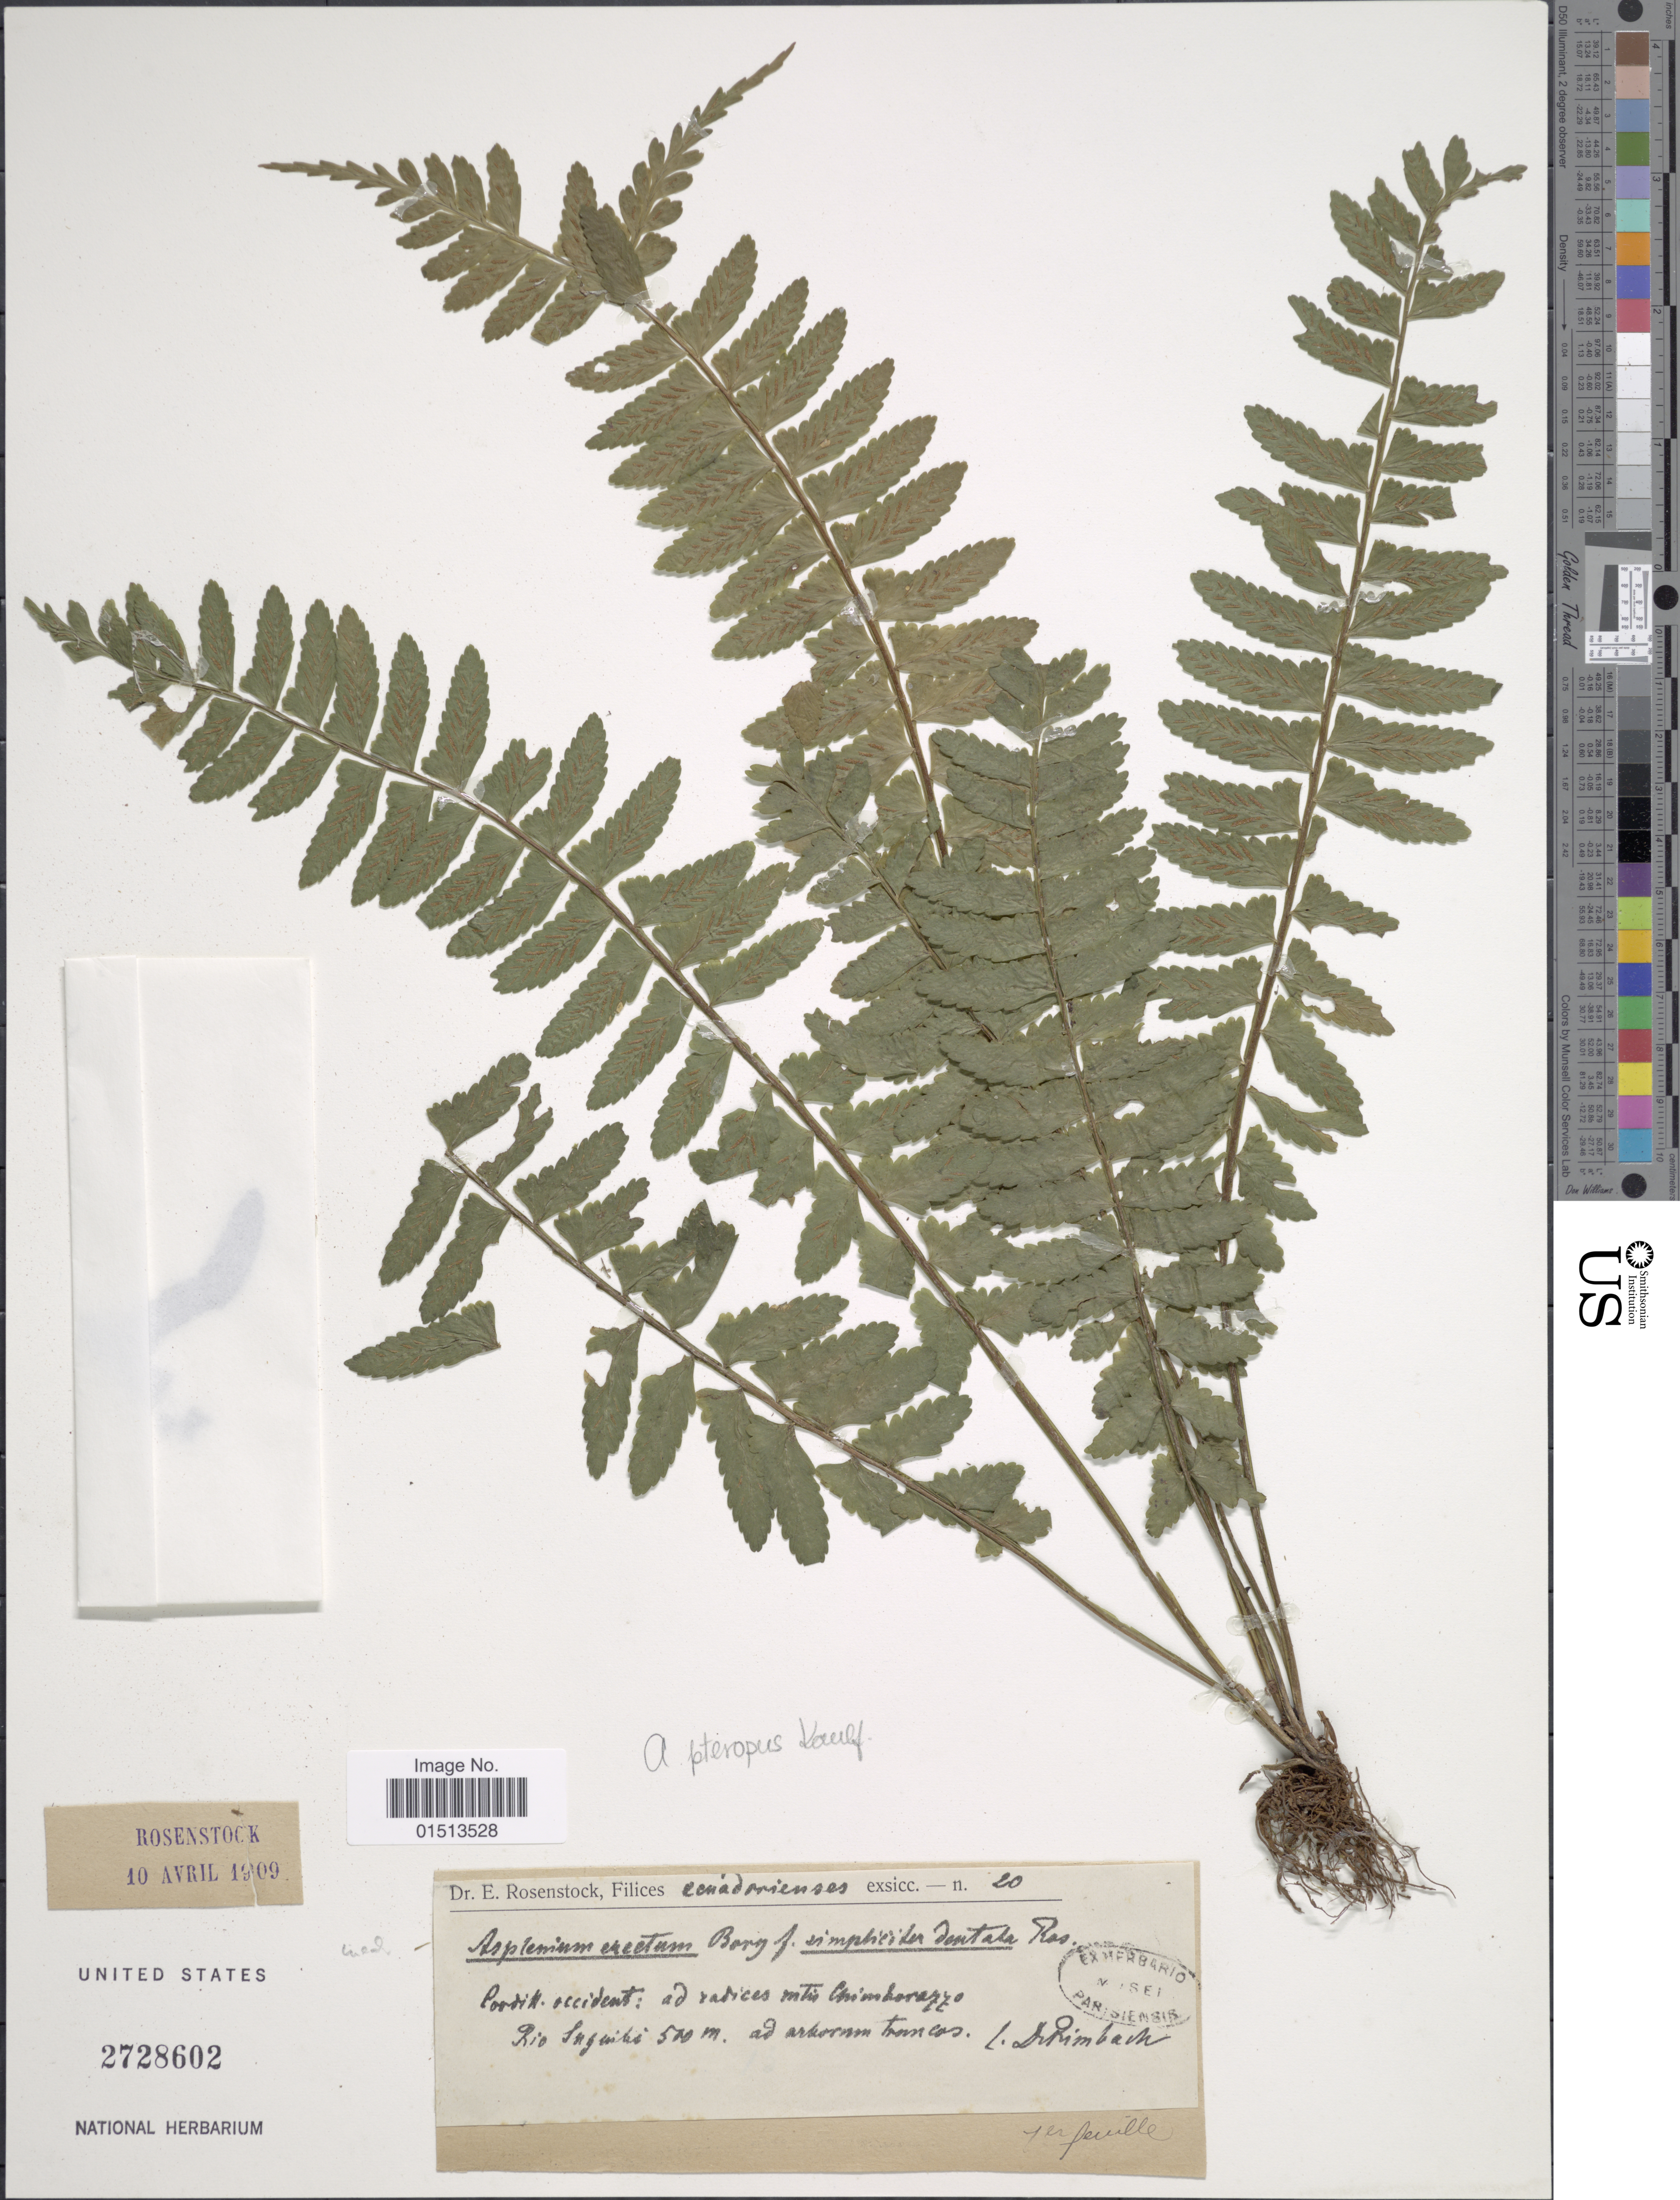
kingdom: Plantae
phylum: Tracheophyta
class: Polypodiopsida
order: Polypodiales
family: Aspleniaceae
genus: Asplenium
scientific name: Asplenium pteropus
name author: Kaulf.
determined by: Reis, A.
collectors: Rimbach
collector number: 20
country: Ecuador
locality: Cordill occident: ad radices mtis Chimborazzo Rio Suguibi.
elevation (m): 500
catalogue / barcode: US 2728602